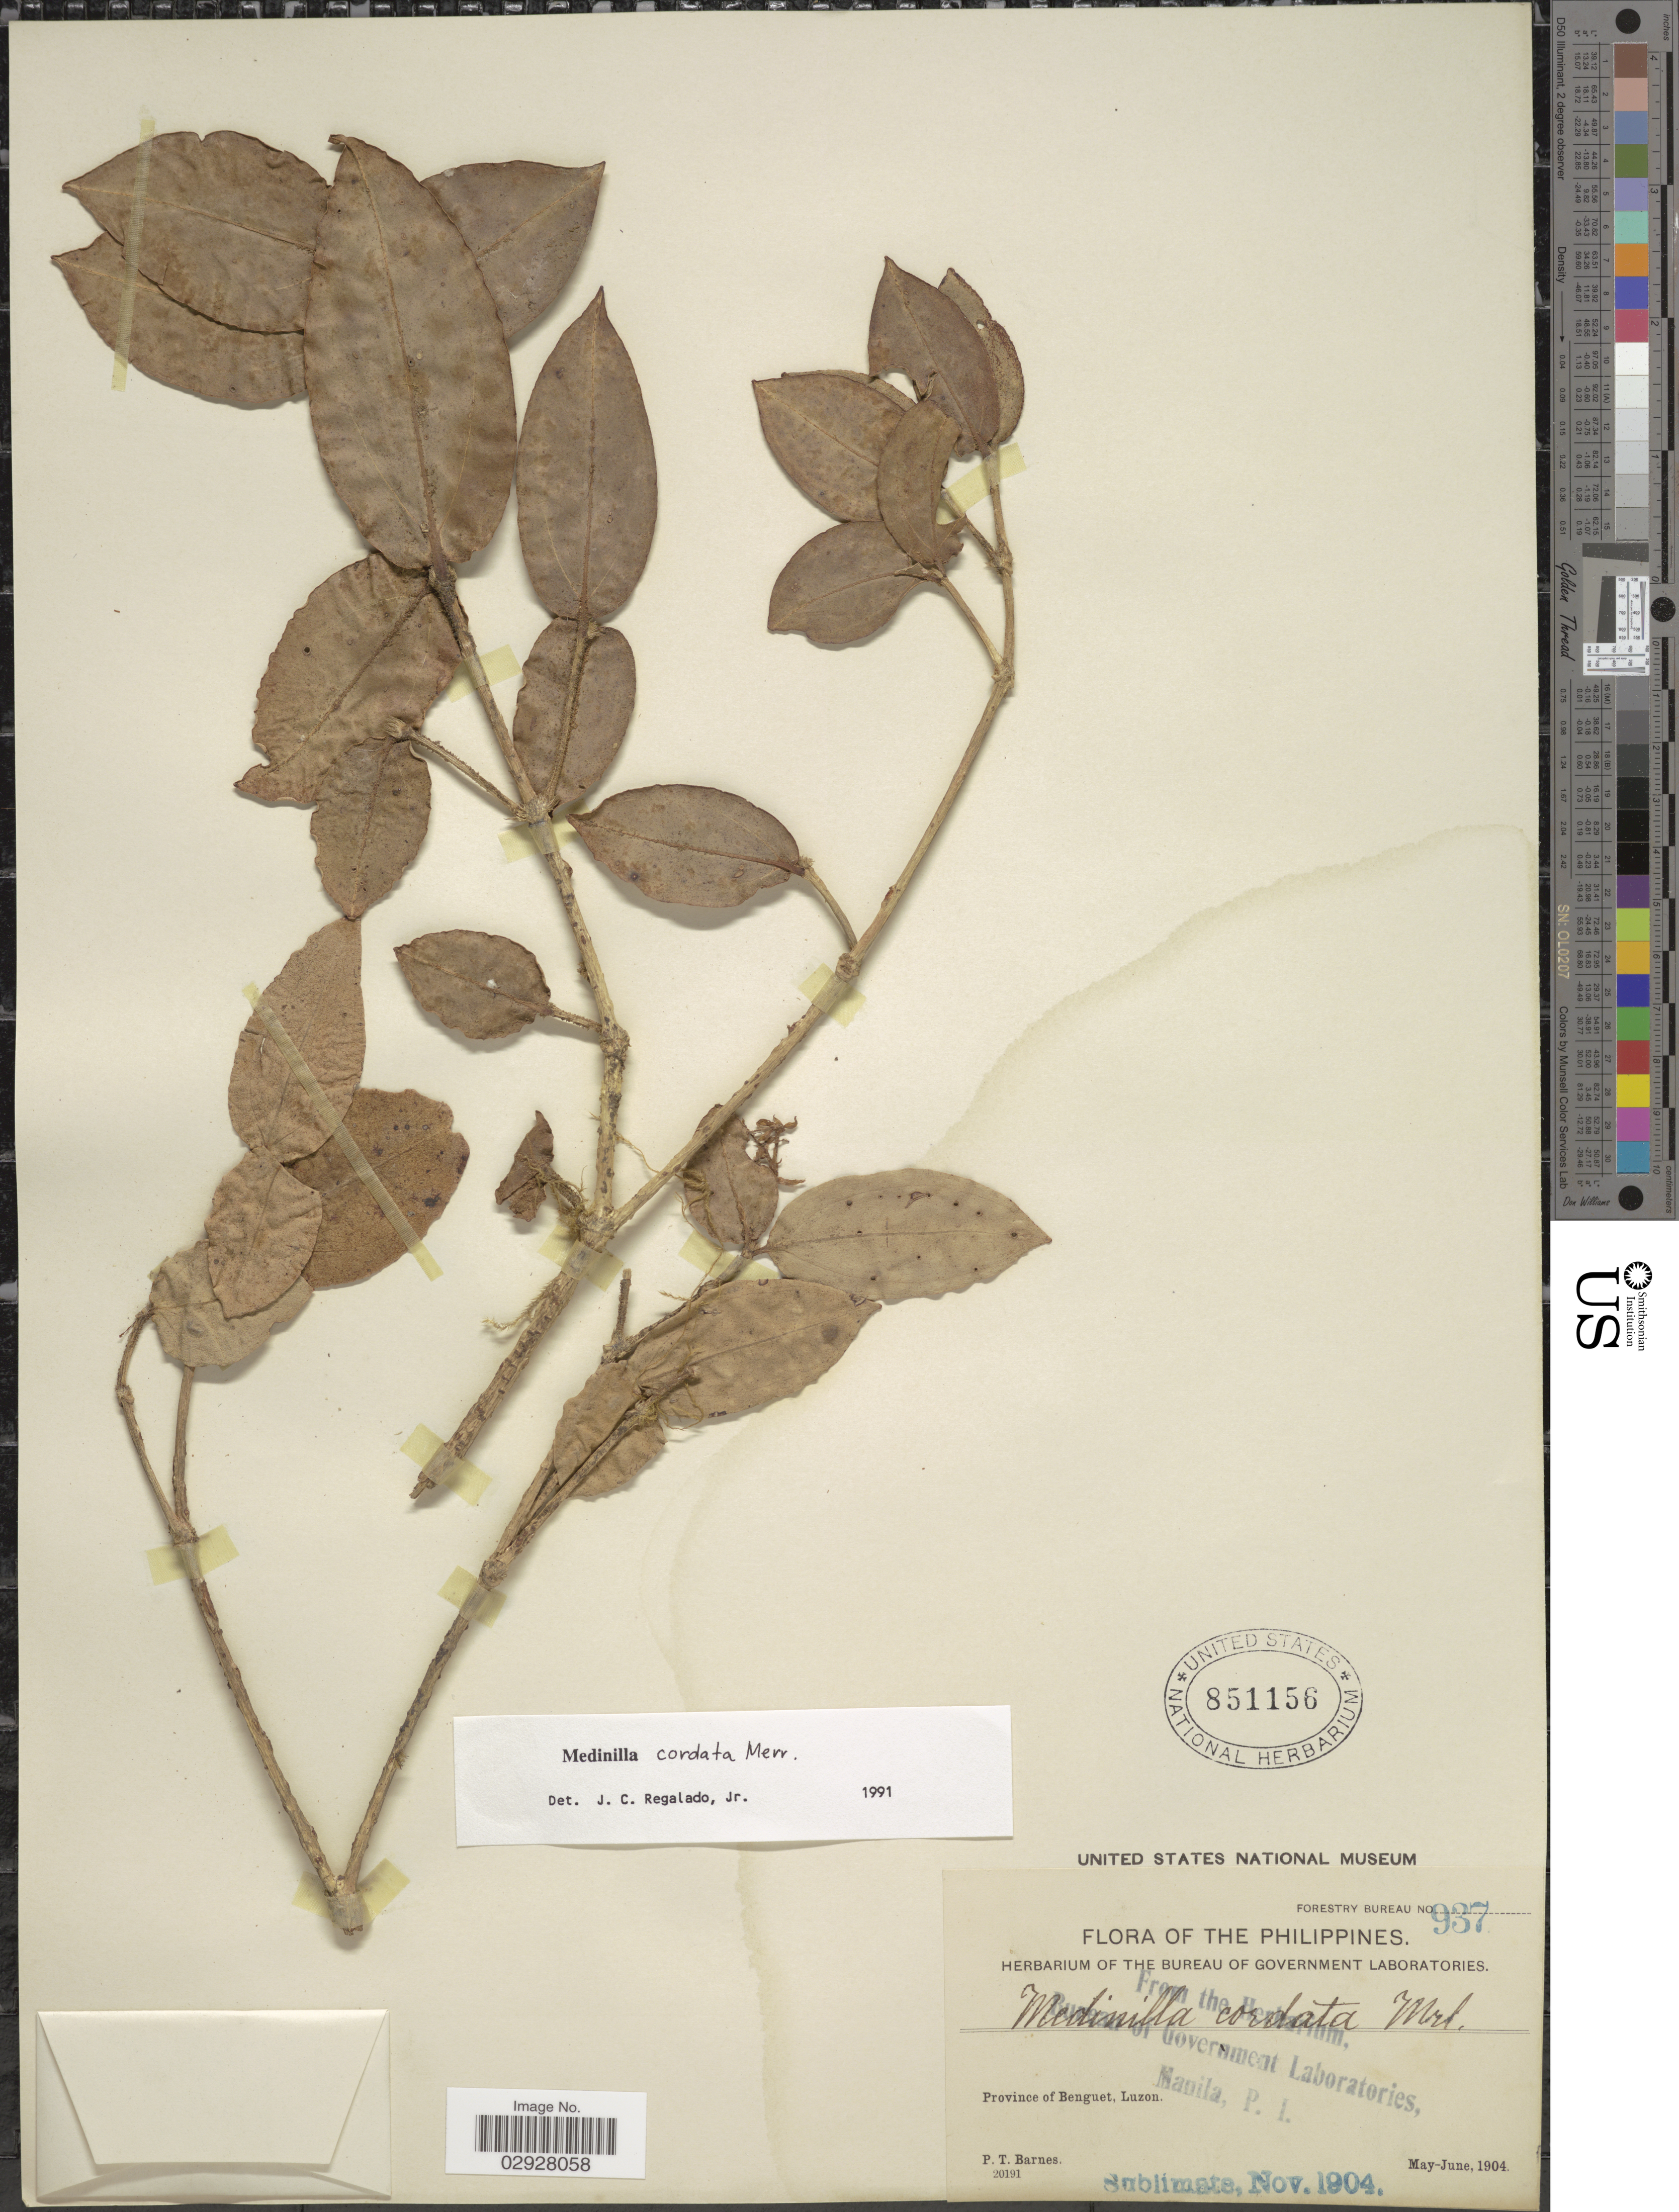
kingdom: Plantae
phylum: Tracheophyta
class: Magnoliopsida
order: Myrtales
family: Melastomataceae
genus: Medinilla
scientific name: Medinilla cordata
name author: Merr.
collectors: P. Barnes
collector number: Forestry Bureau 937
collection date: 1904-05/1904-06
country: Philippines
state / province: Cordillera (Administrative Region)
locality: Province of Benguet, Luzon.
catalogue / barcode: US 851156